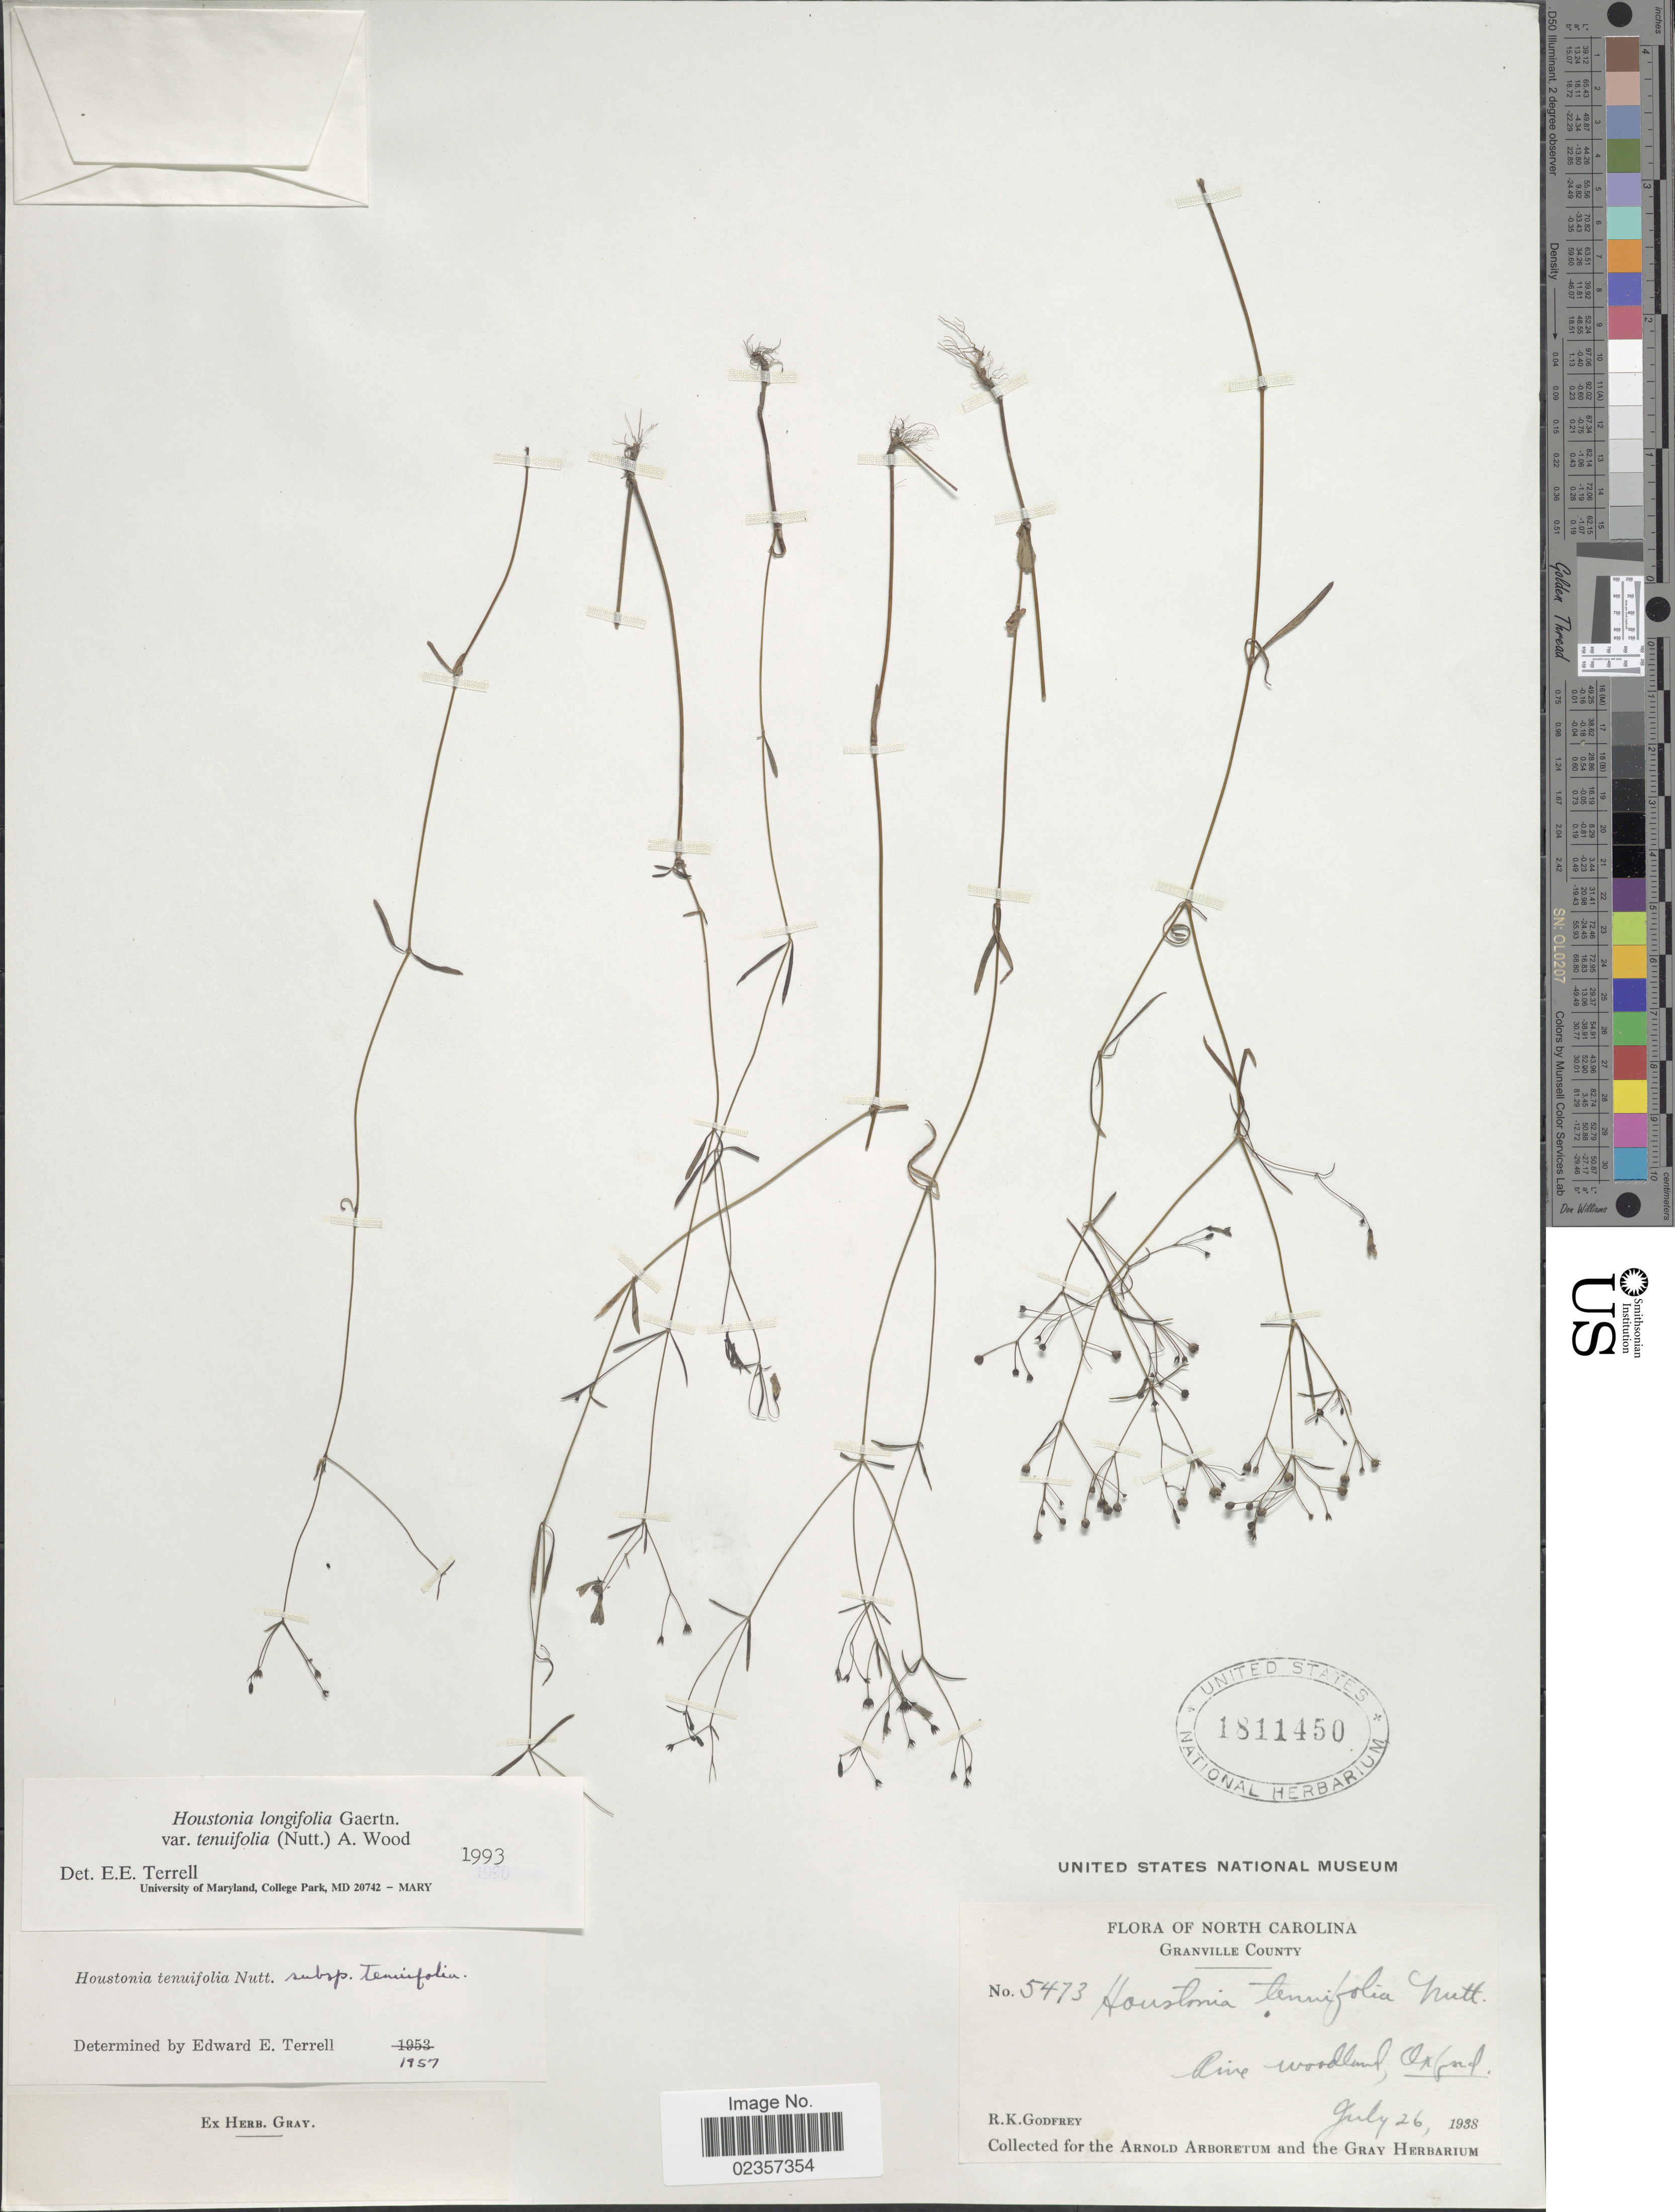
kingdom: Plantae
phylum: Tracheophyta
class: Magnoliopsida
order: Gentianales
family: Rubiaceae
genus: Houstonia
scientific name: Houstonia longifolia var. tenuifolia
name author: (Nutt.) Alph. Wood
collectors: R. K. Godfrey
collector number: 5473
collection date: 1938-07-26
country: United States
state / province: North Carolina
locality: Granville County. Pine woodland, Oxford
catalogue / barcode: US 1811450